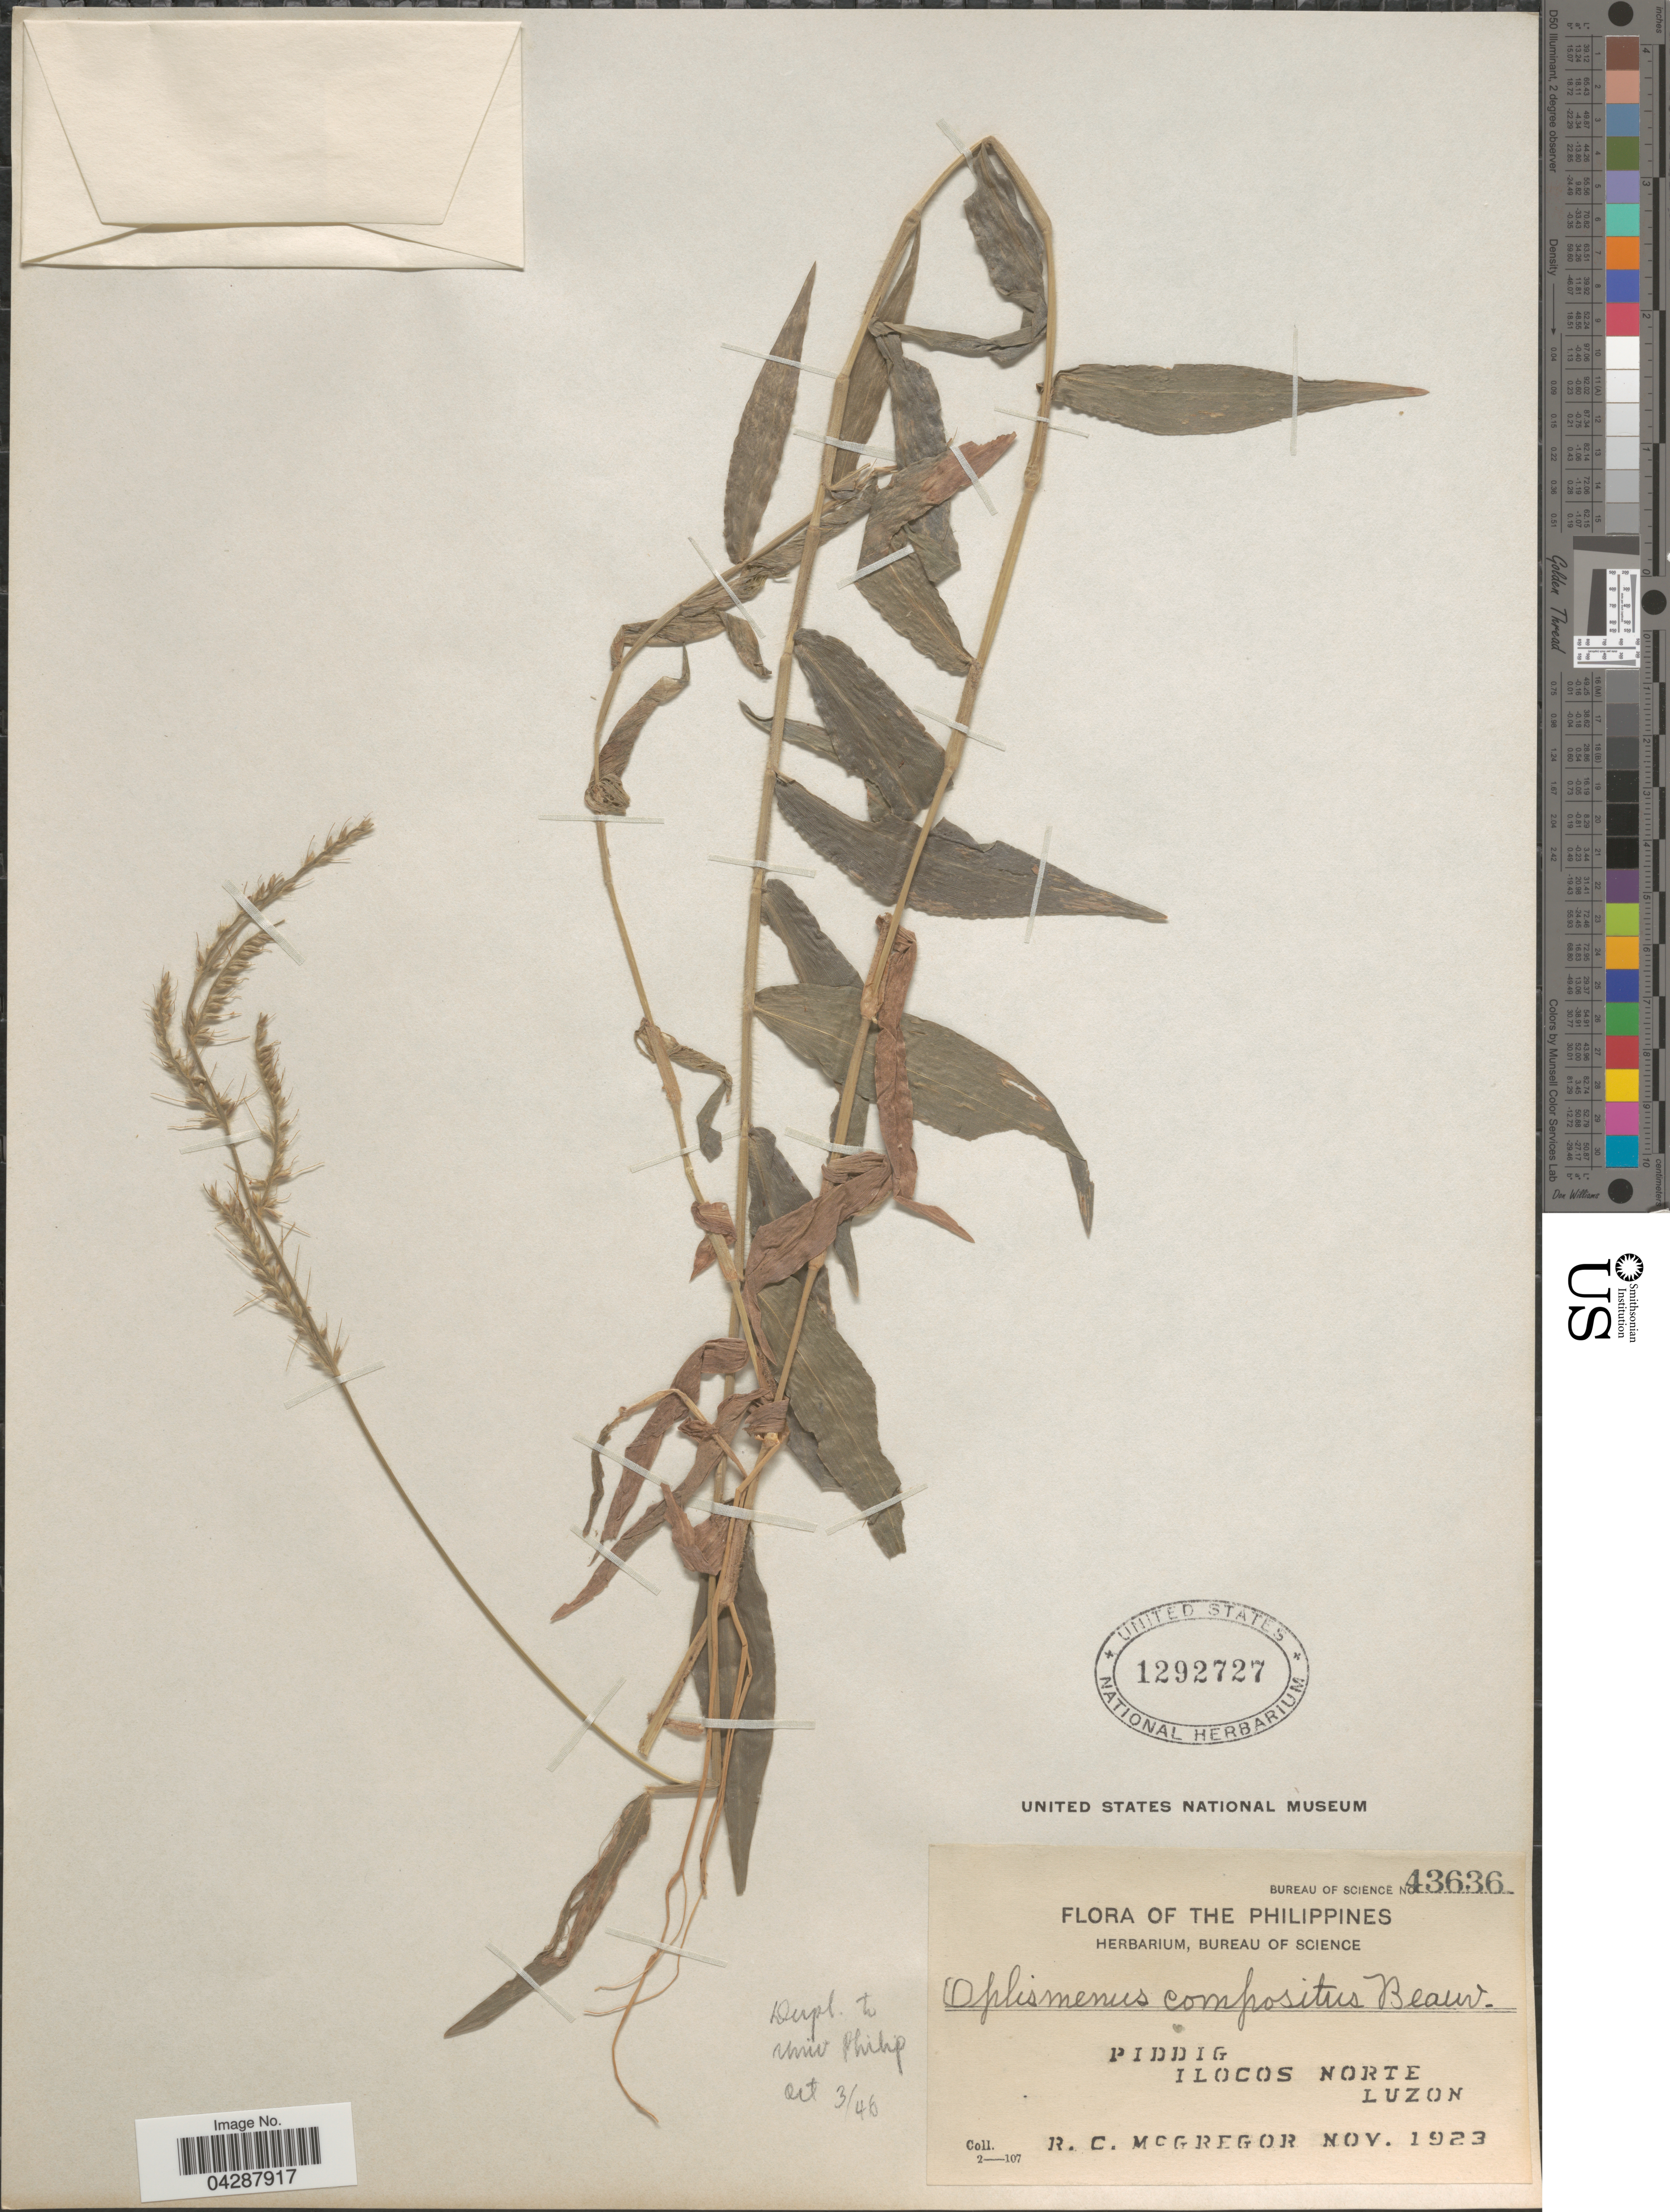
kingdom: Plantae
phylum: Tracheophyta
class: Liliopsida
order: Poales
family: Poaceae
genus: Oplismenus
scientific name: Oplismenus compositus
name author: (L.) P. Beauv.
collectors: R. C. McGregor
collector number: Bureau of Science 43636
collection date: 1923-11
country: Philippines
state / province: Ilocos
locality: Piddig. Ilocos Norte. Luzon.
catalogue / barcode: US 1292727